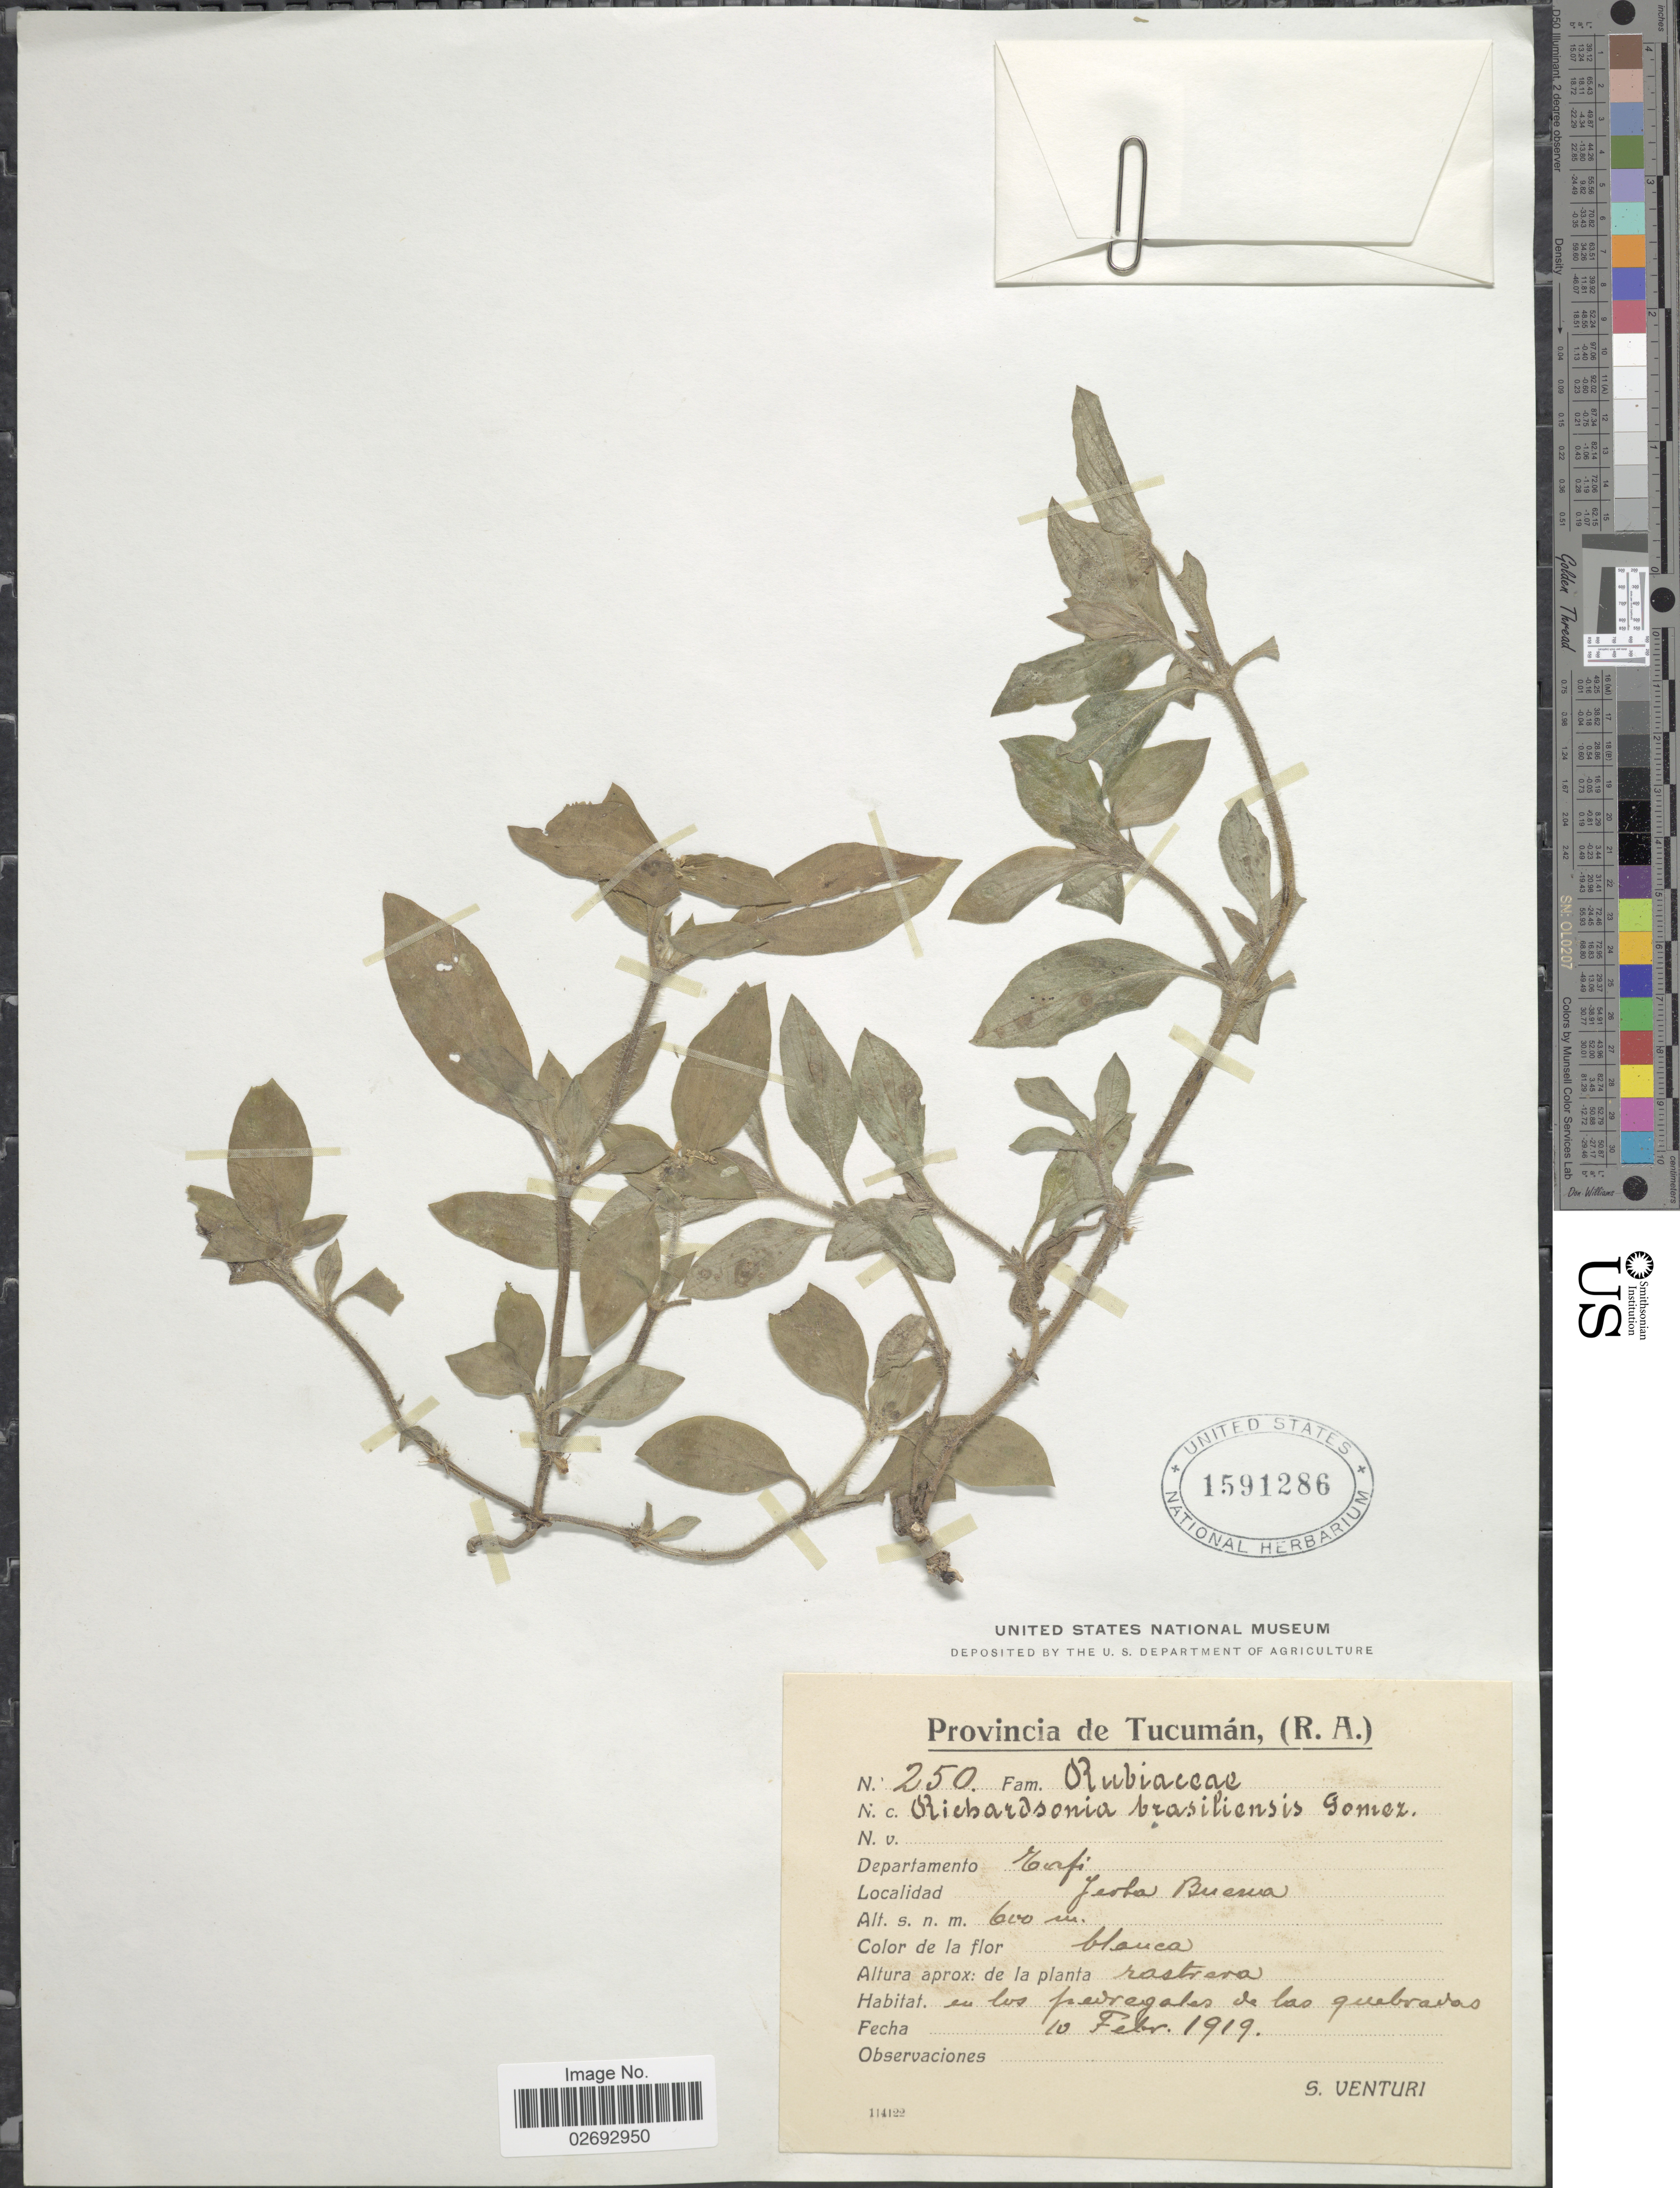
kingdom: Plantae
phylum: Tracheophyta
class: Magnoliopsida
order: Gentianales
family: Rubiaceae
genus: Richardia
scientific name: Richardia brasiliensis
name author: Gomes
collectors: S. Venturi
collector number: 250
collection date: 1919-02-10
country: Argentina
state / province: Tucuman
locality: Departamento Tafi. Yerba Buena.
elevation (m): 600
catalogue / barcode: US 1591286